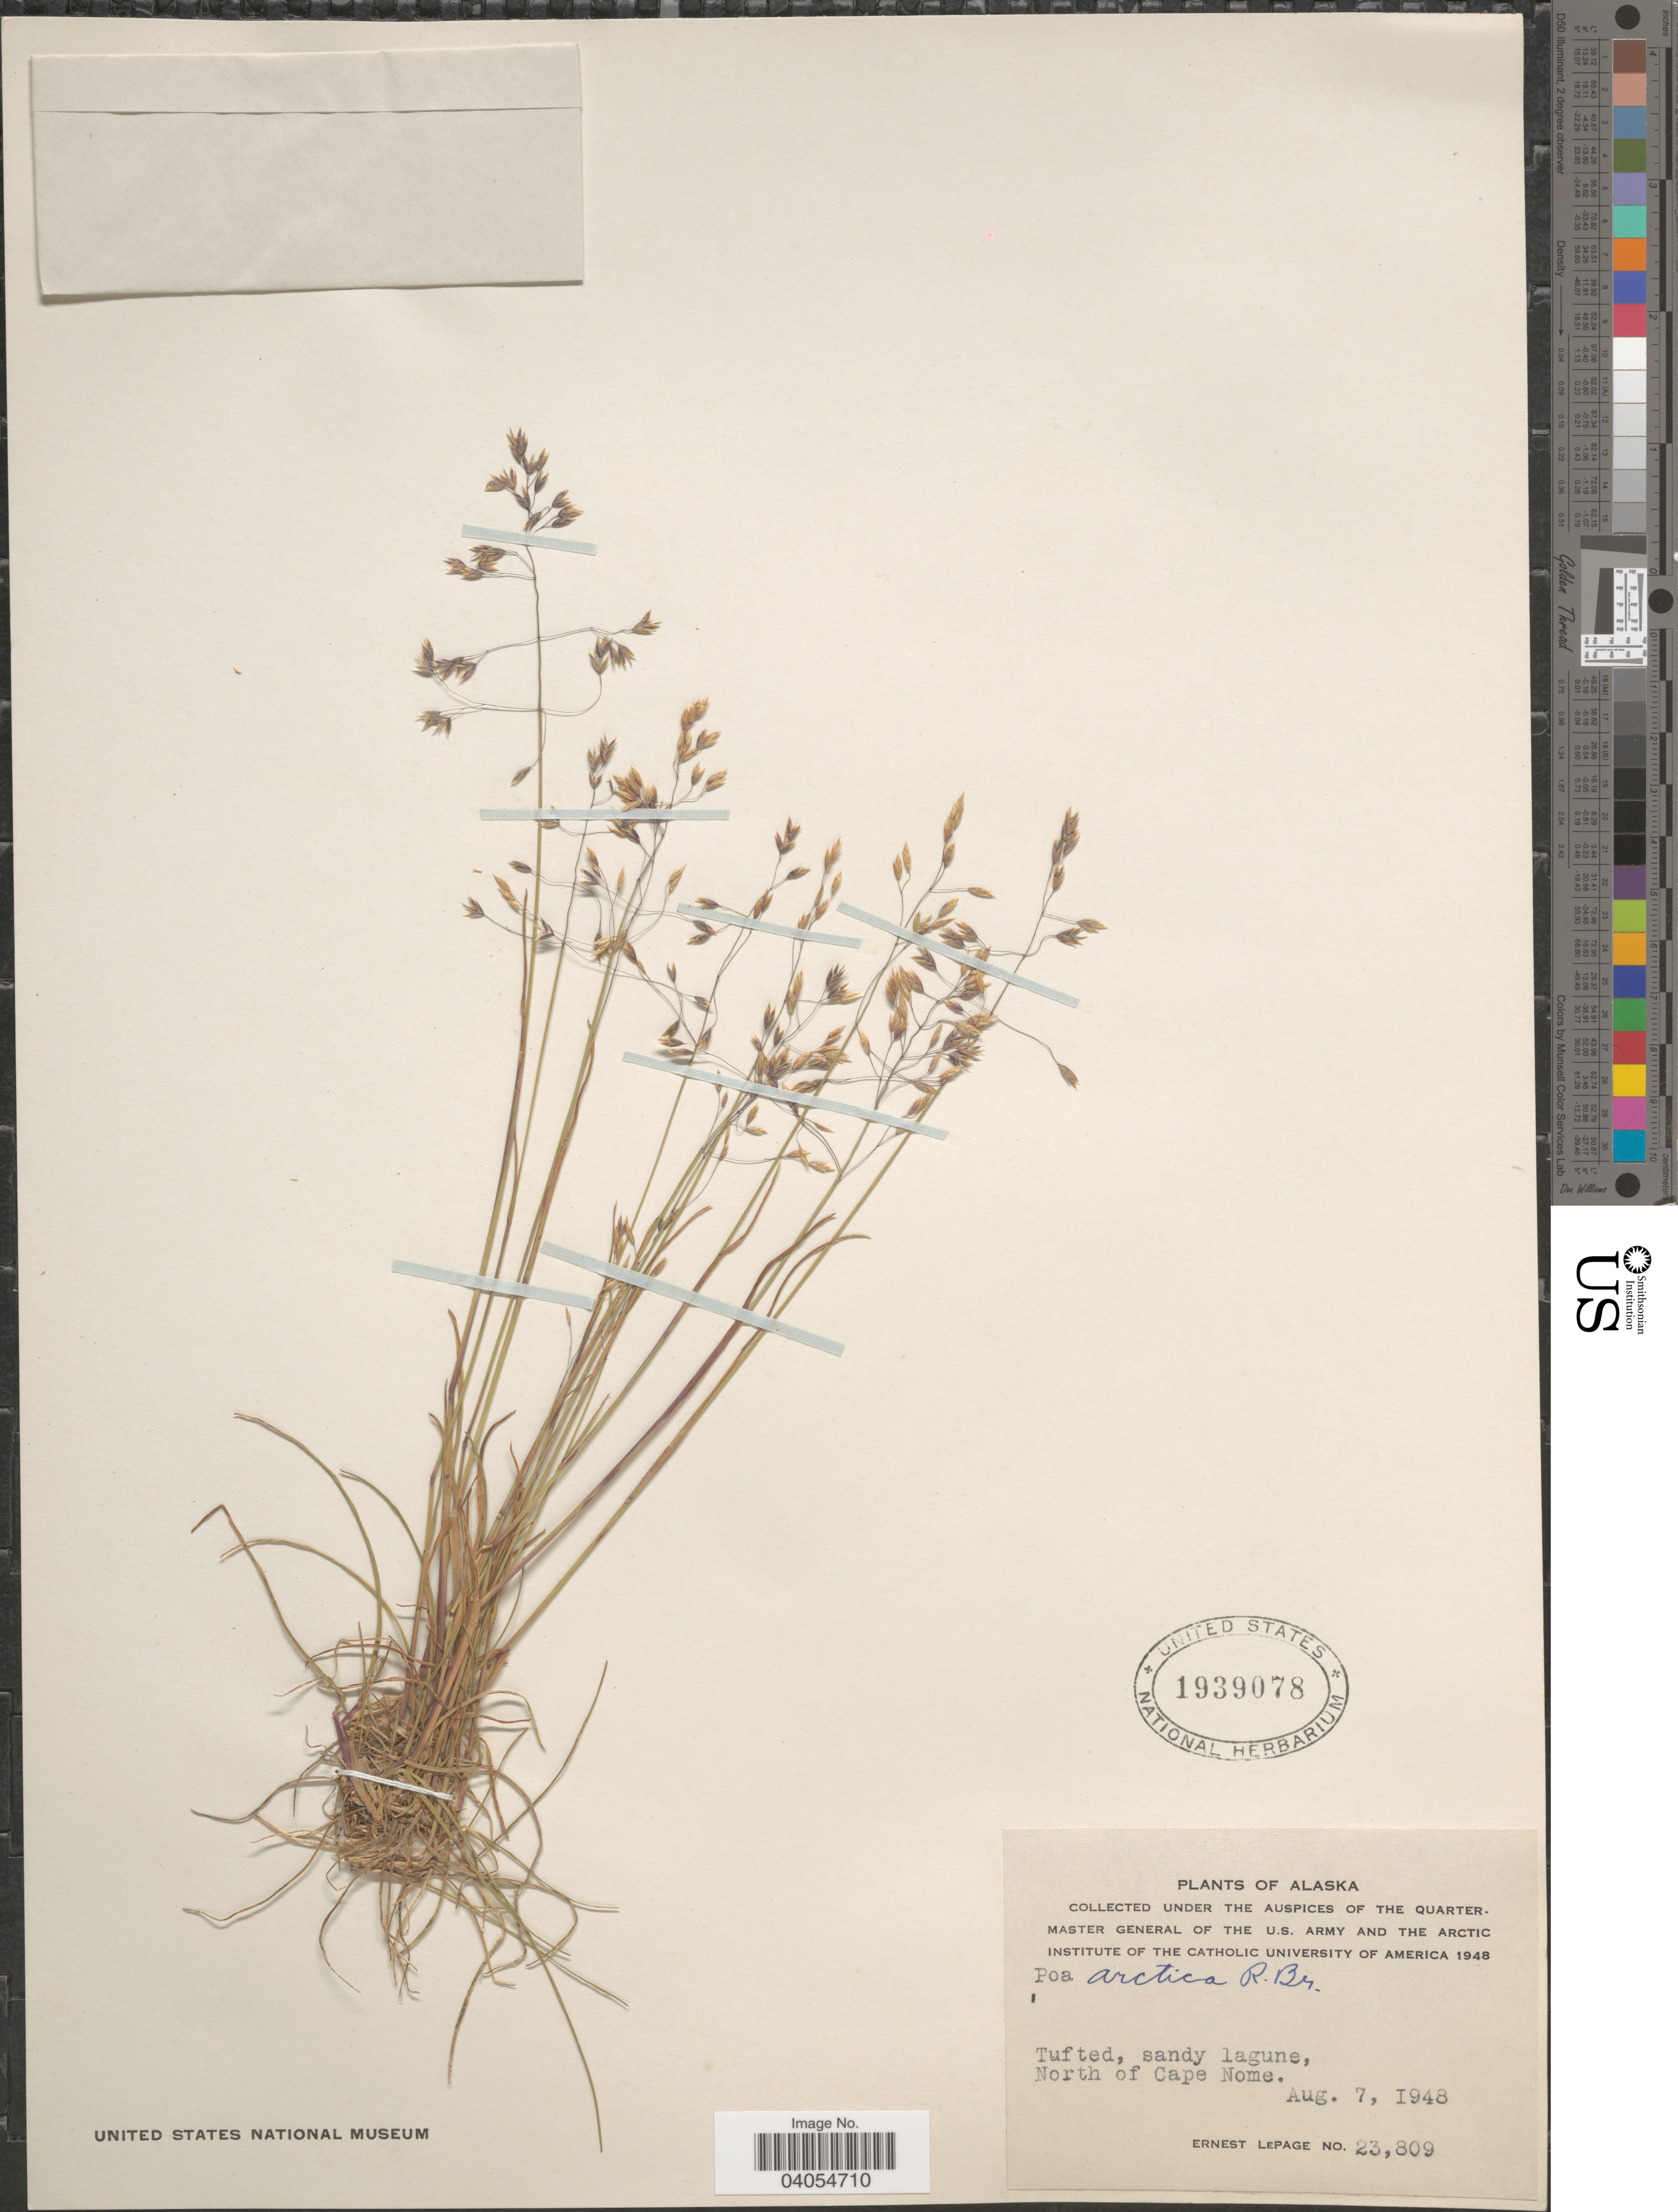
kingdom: Plantae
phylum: Tracheophyta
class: Liliopsida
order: Poales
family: Poaceae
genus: Poa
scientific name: Poa arctica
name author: R. Br.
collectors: E. Lepage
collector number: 23809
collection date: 1948-08-07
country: United States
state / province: Alaska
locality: North of Cape Nome.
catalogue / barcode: US 1939078